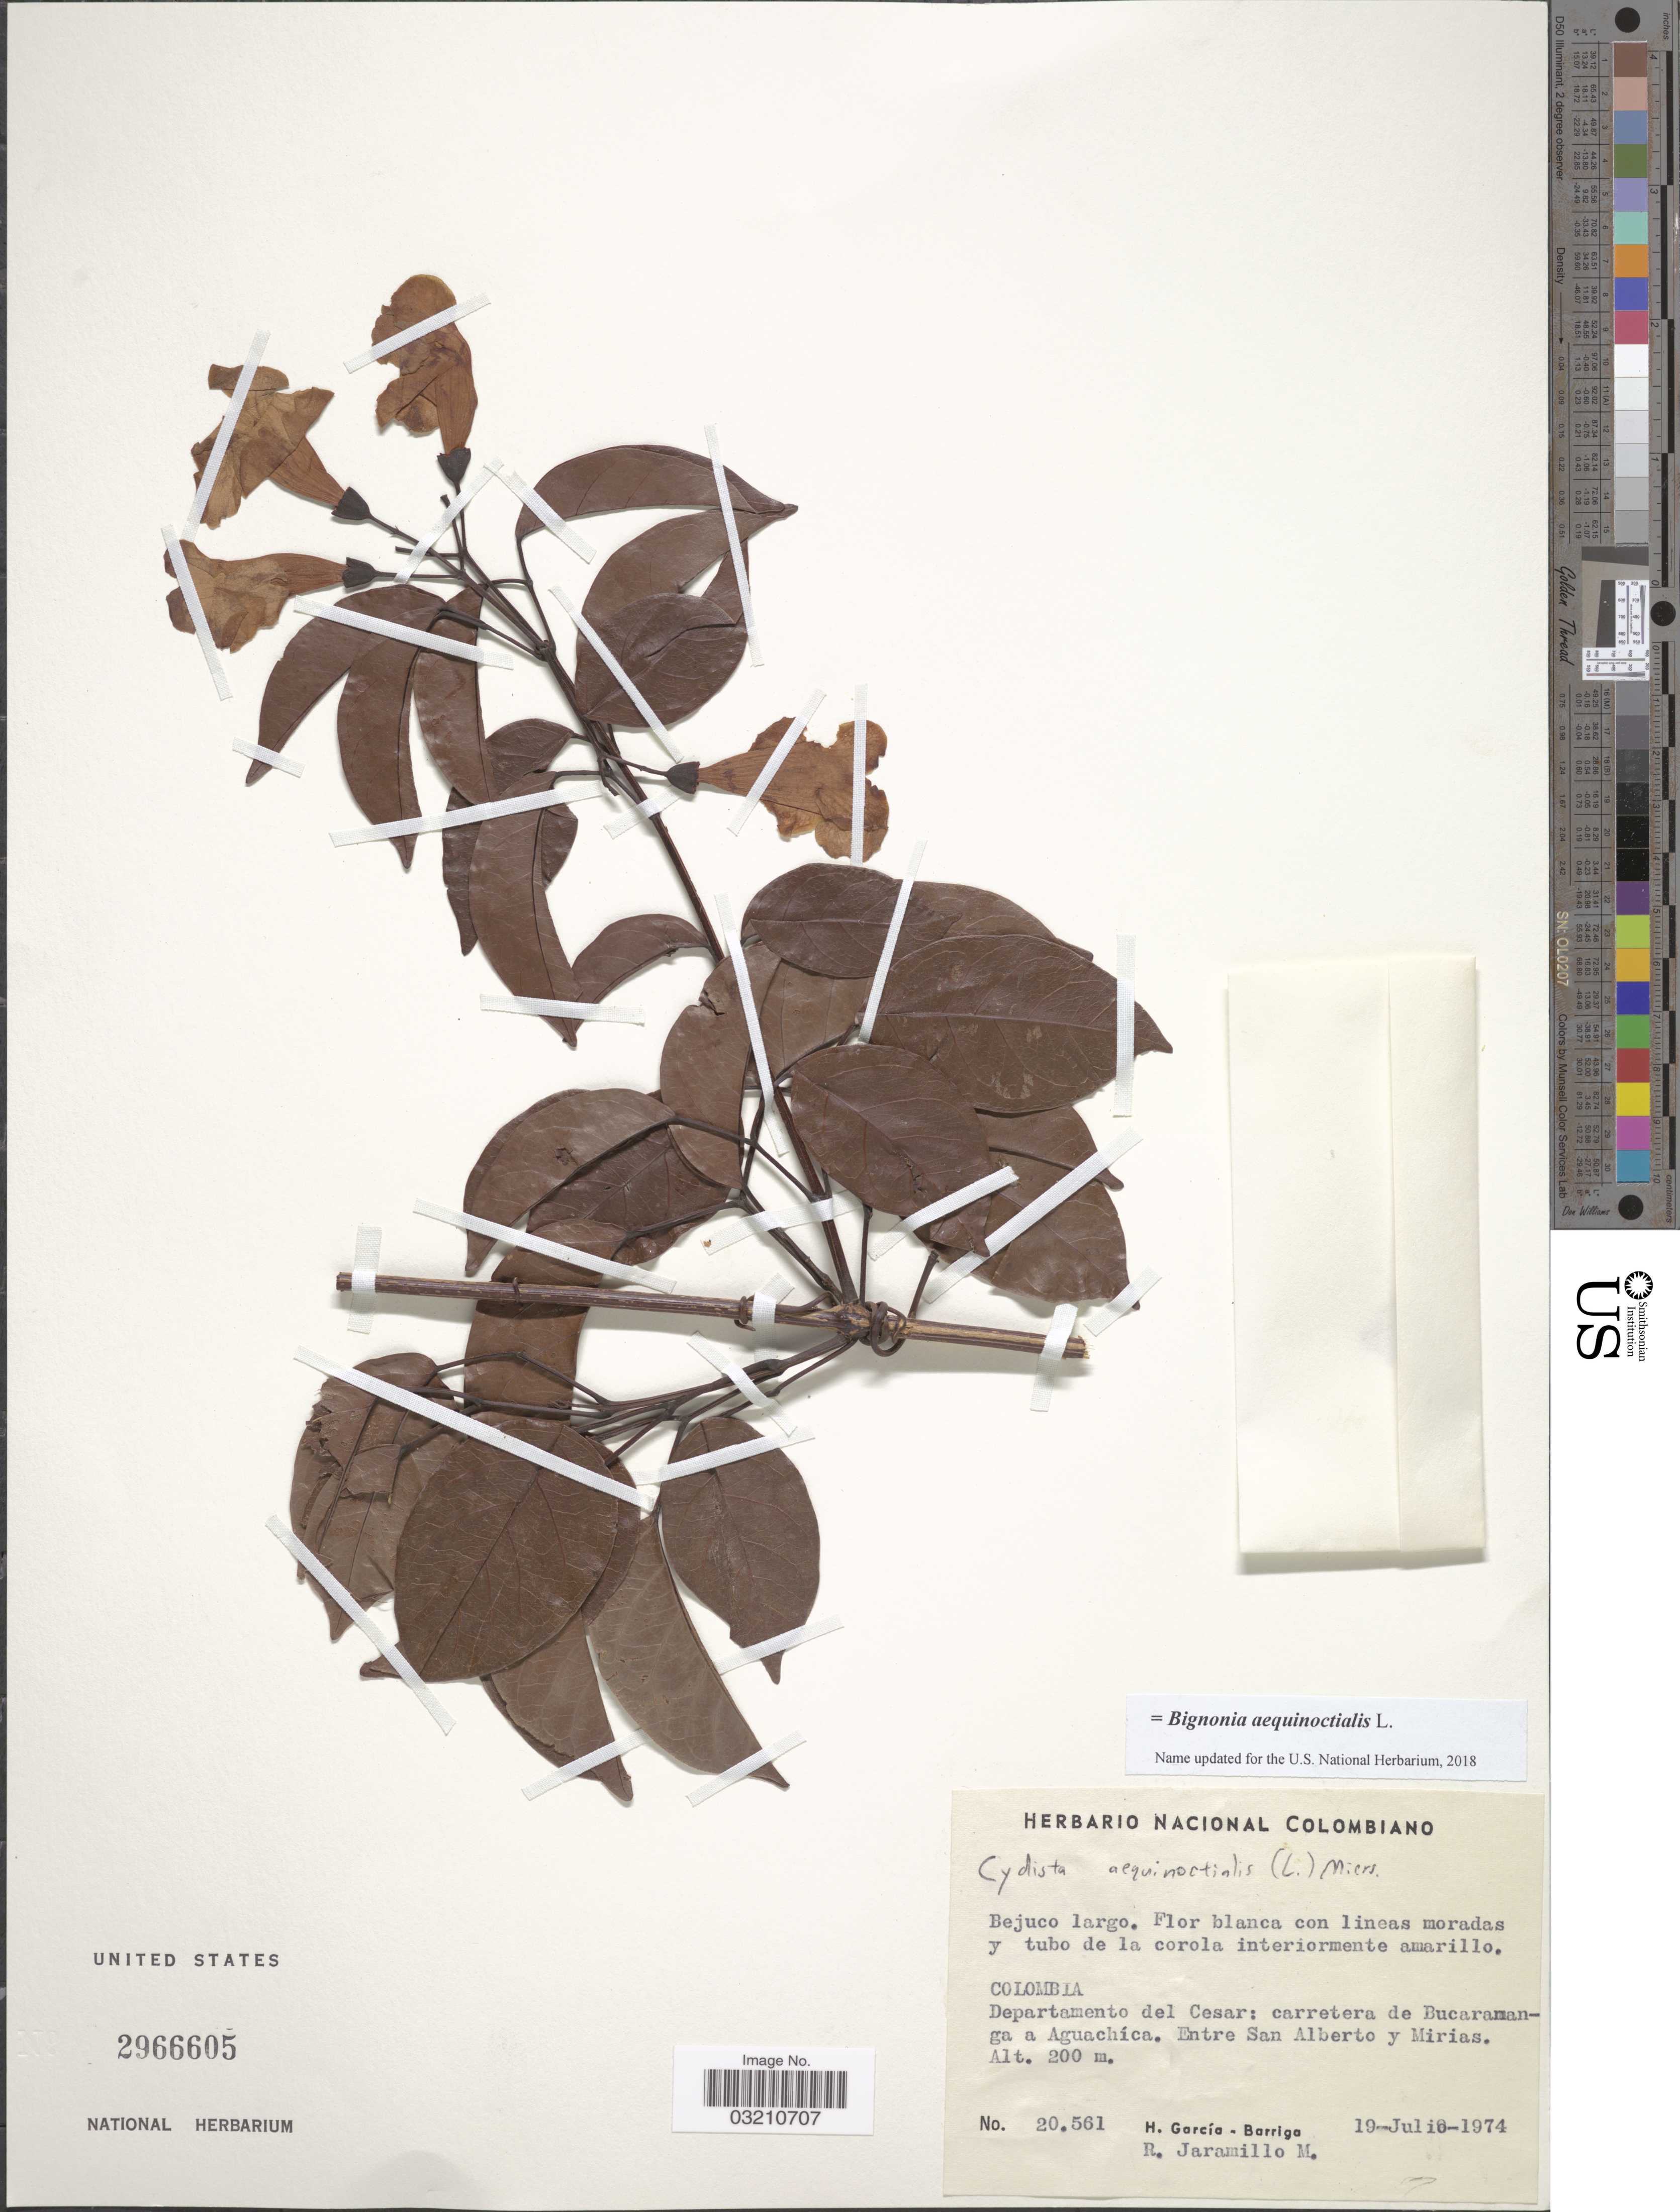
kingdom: Plantae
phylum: Tracheophyta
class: Magnoliopsida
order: Lamiales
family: Bignoniaceae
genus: Bignonia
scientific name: Bignonia aequinoctialis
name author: L.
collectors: H. García Barriga & R. Jaramillo M.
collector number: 20561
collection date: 1974-07-19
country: Colombia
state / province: Cesar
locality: Departamento del Cesar: carretera de Bucaramanga a Aguachíca. Entre San Alberto y Mirias.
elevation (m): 200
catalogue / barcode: US 2966605